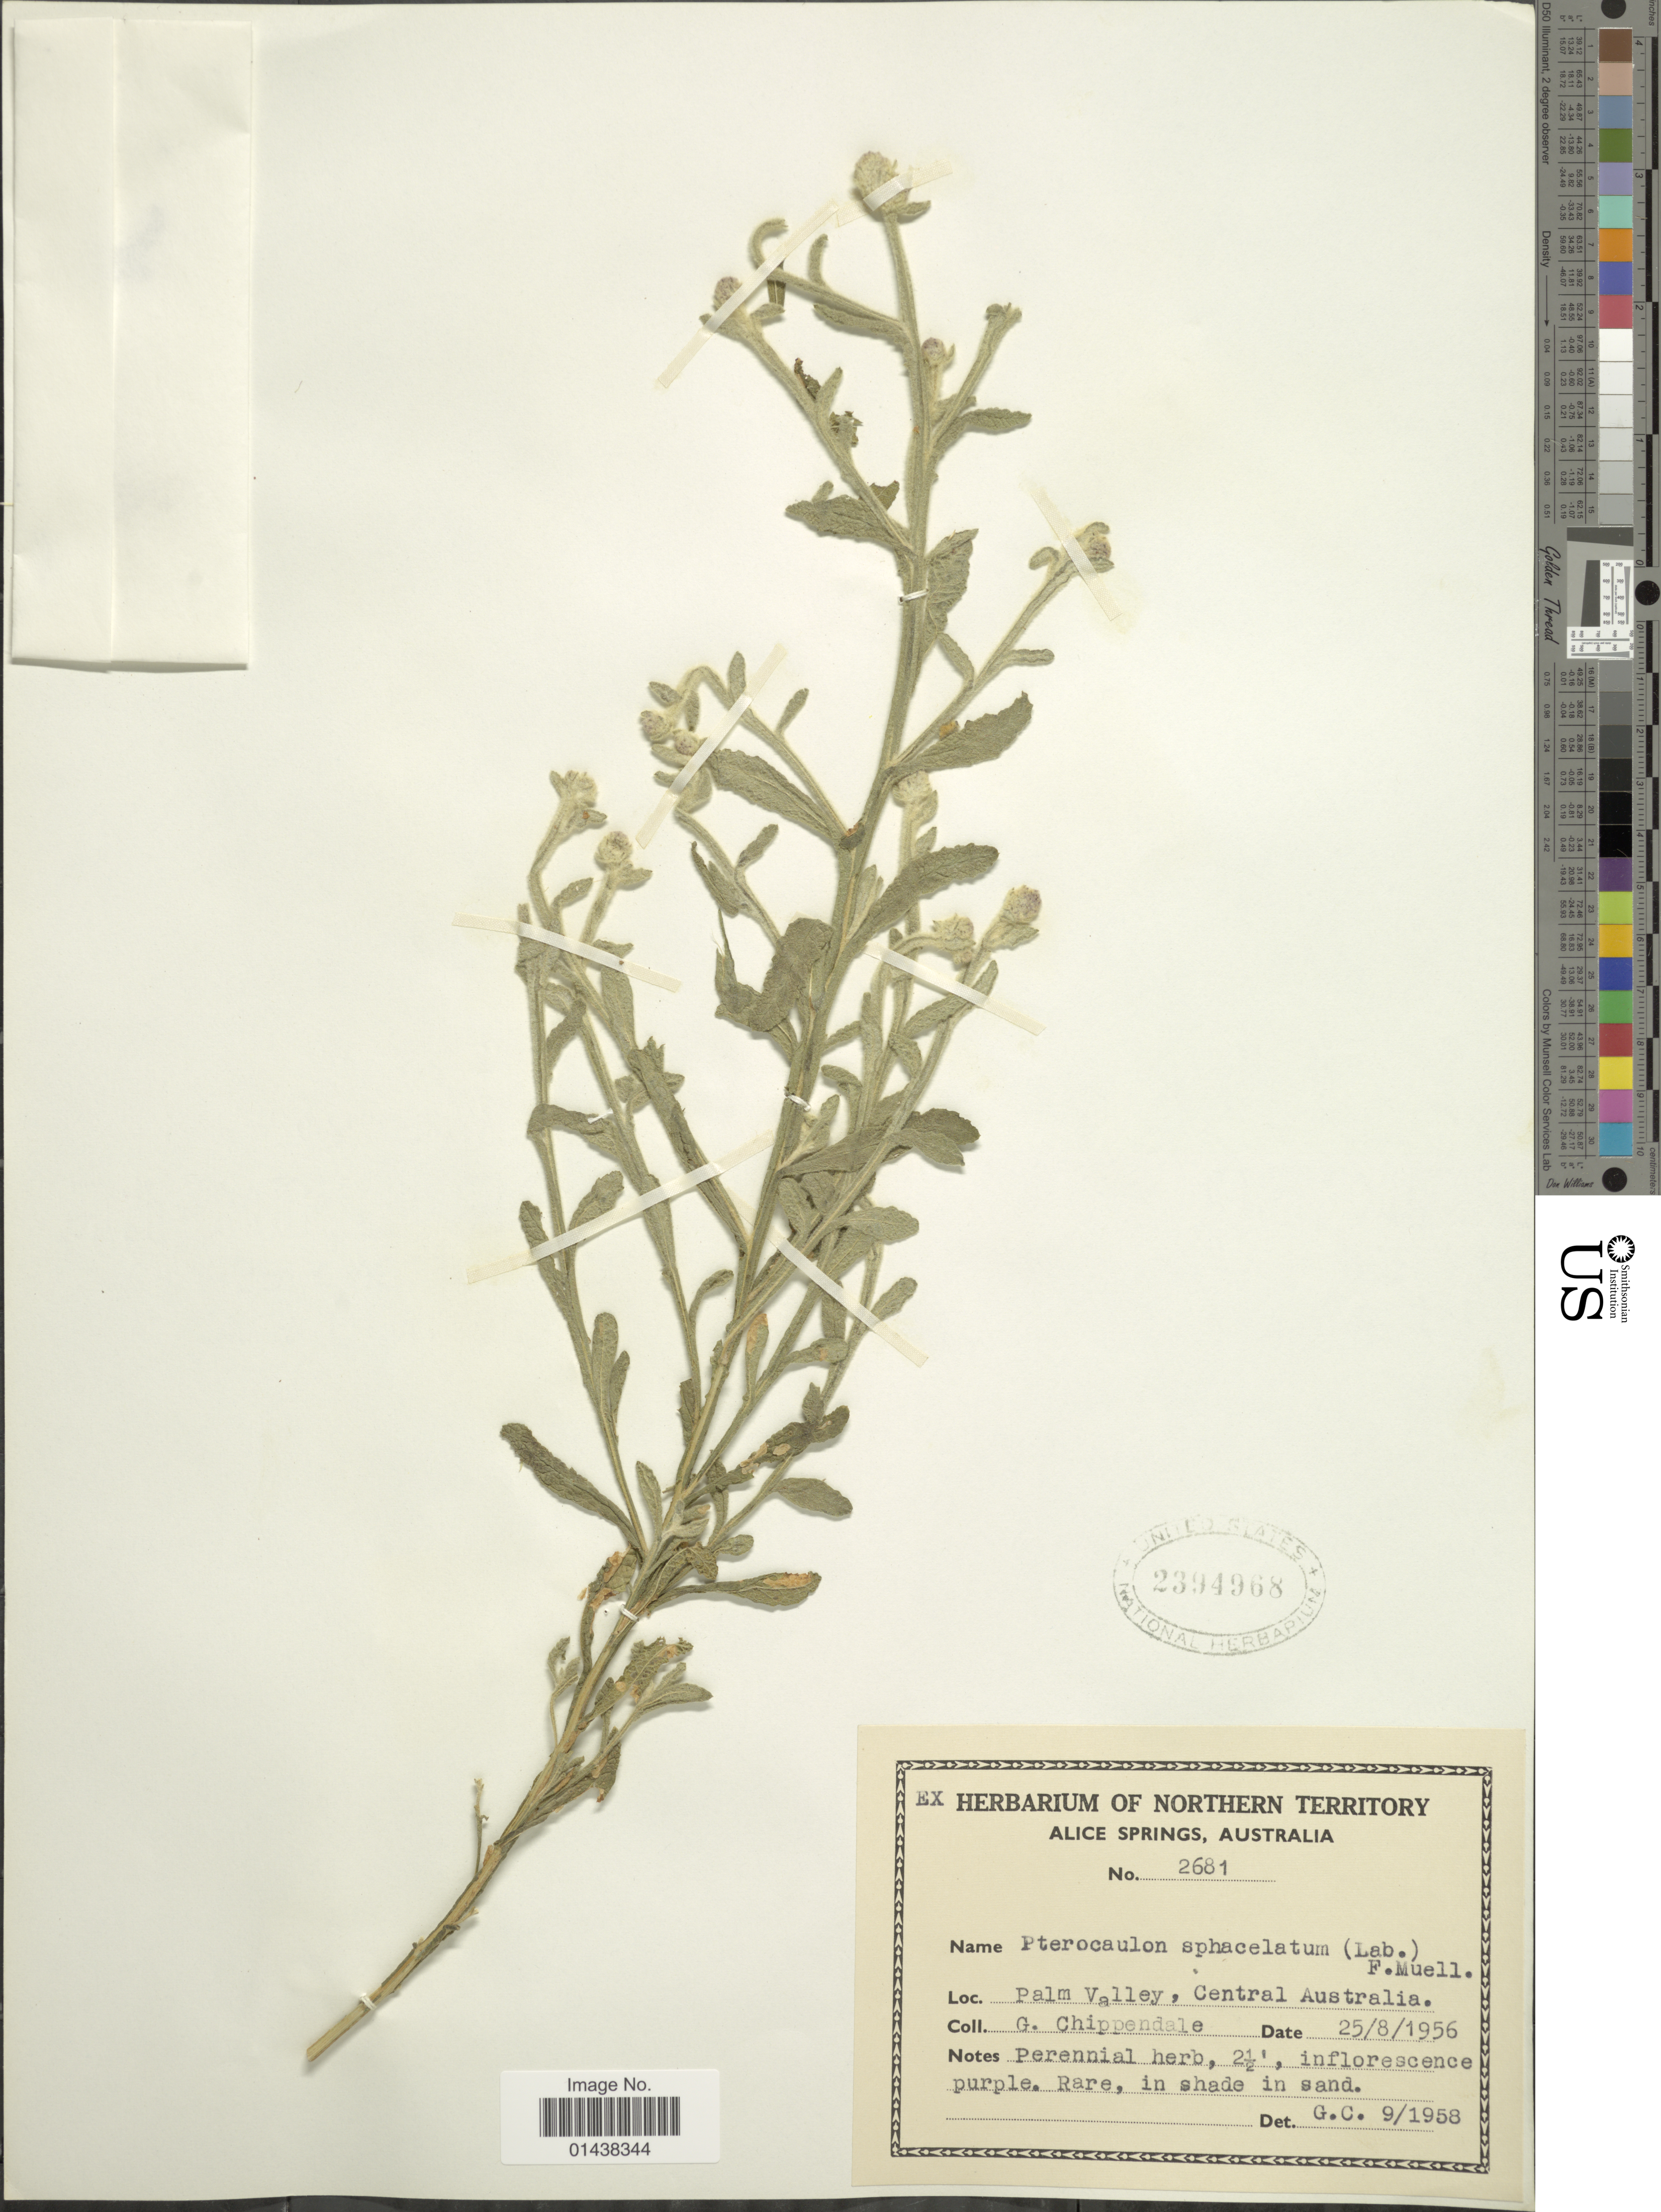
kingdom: Plantae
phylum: Tracheophyta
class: Magnoliopsida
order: Asterales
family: Asteraceae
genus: Pterocaulon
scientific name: Pterocaulon sphacelatum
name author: (Labill.) F. Muell.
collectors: G. Chippendale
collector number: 2681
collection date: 1956-08-25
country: Australia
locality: Palm Valley, Central Australia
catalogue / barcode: US 2394968